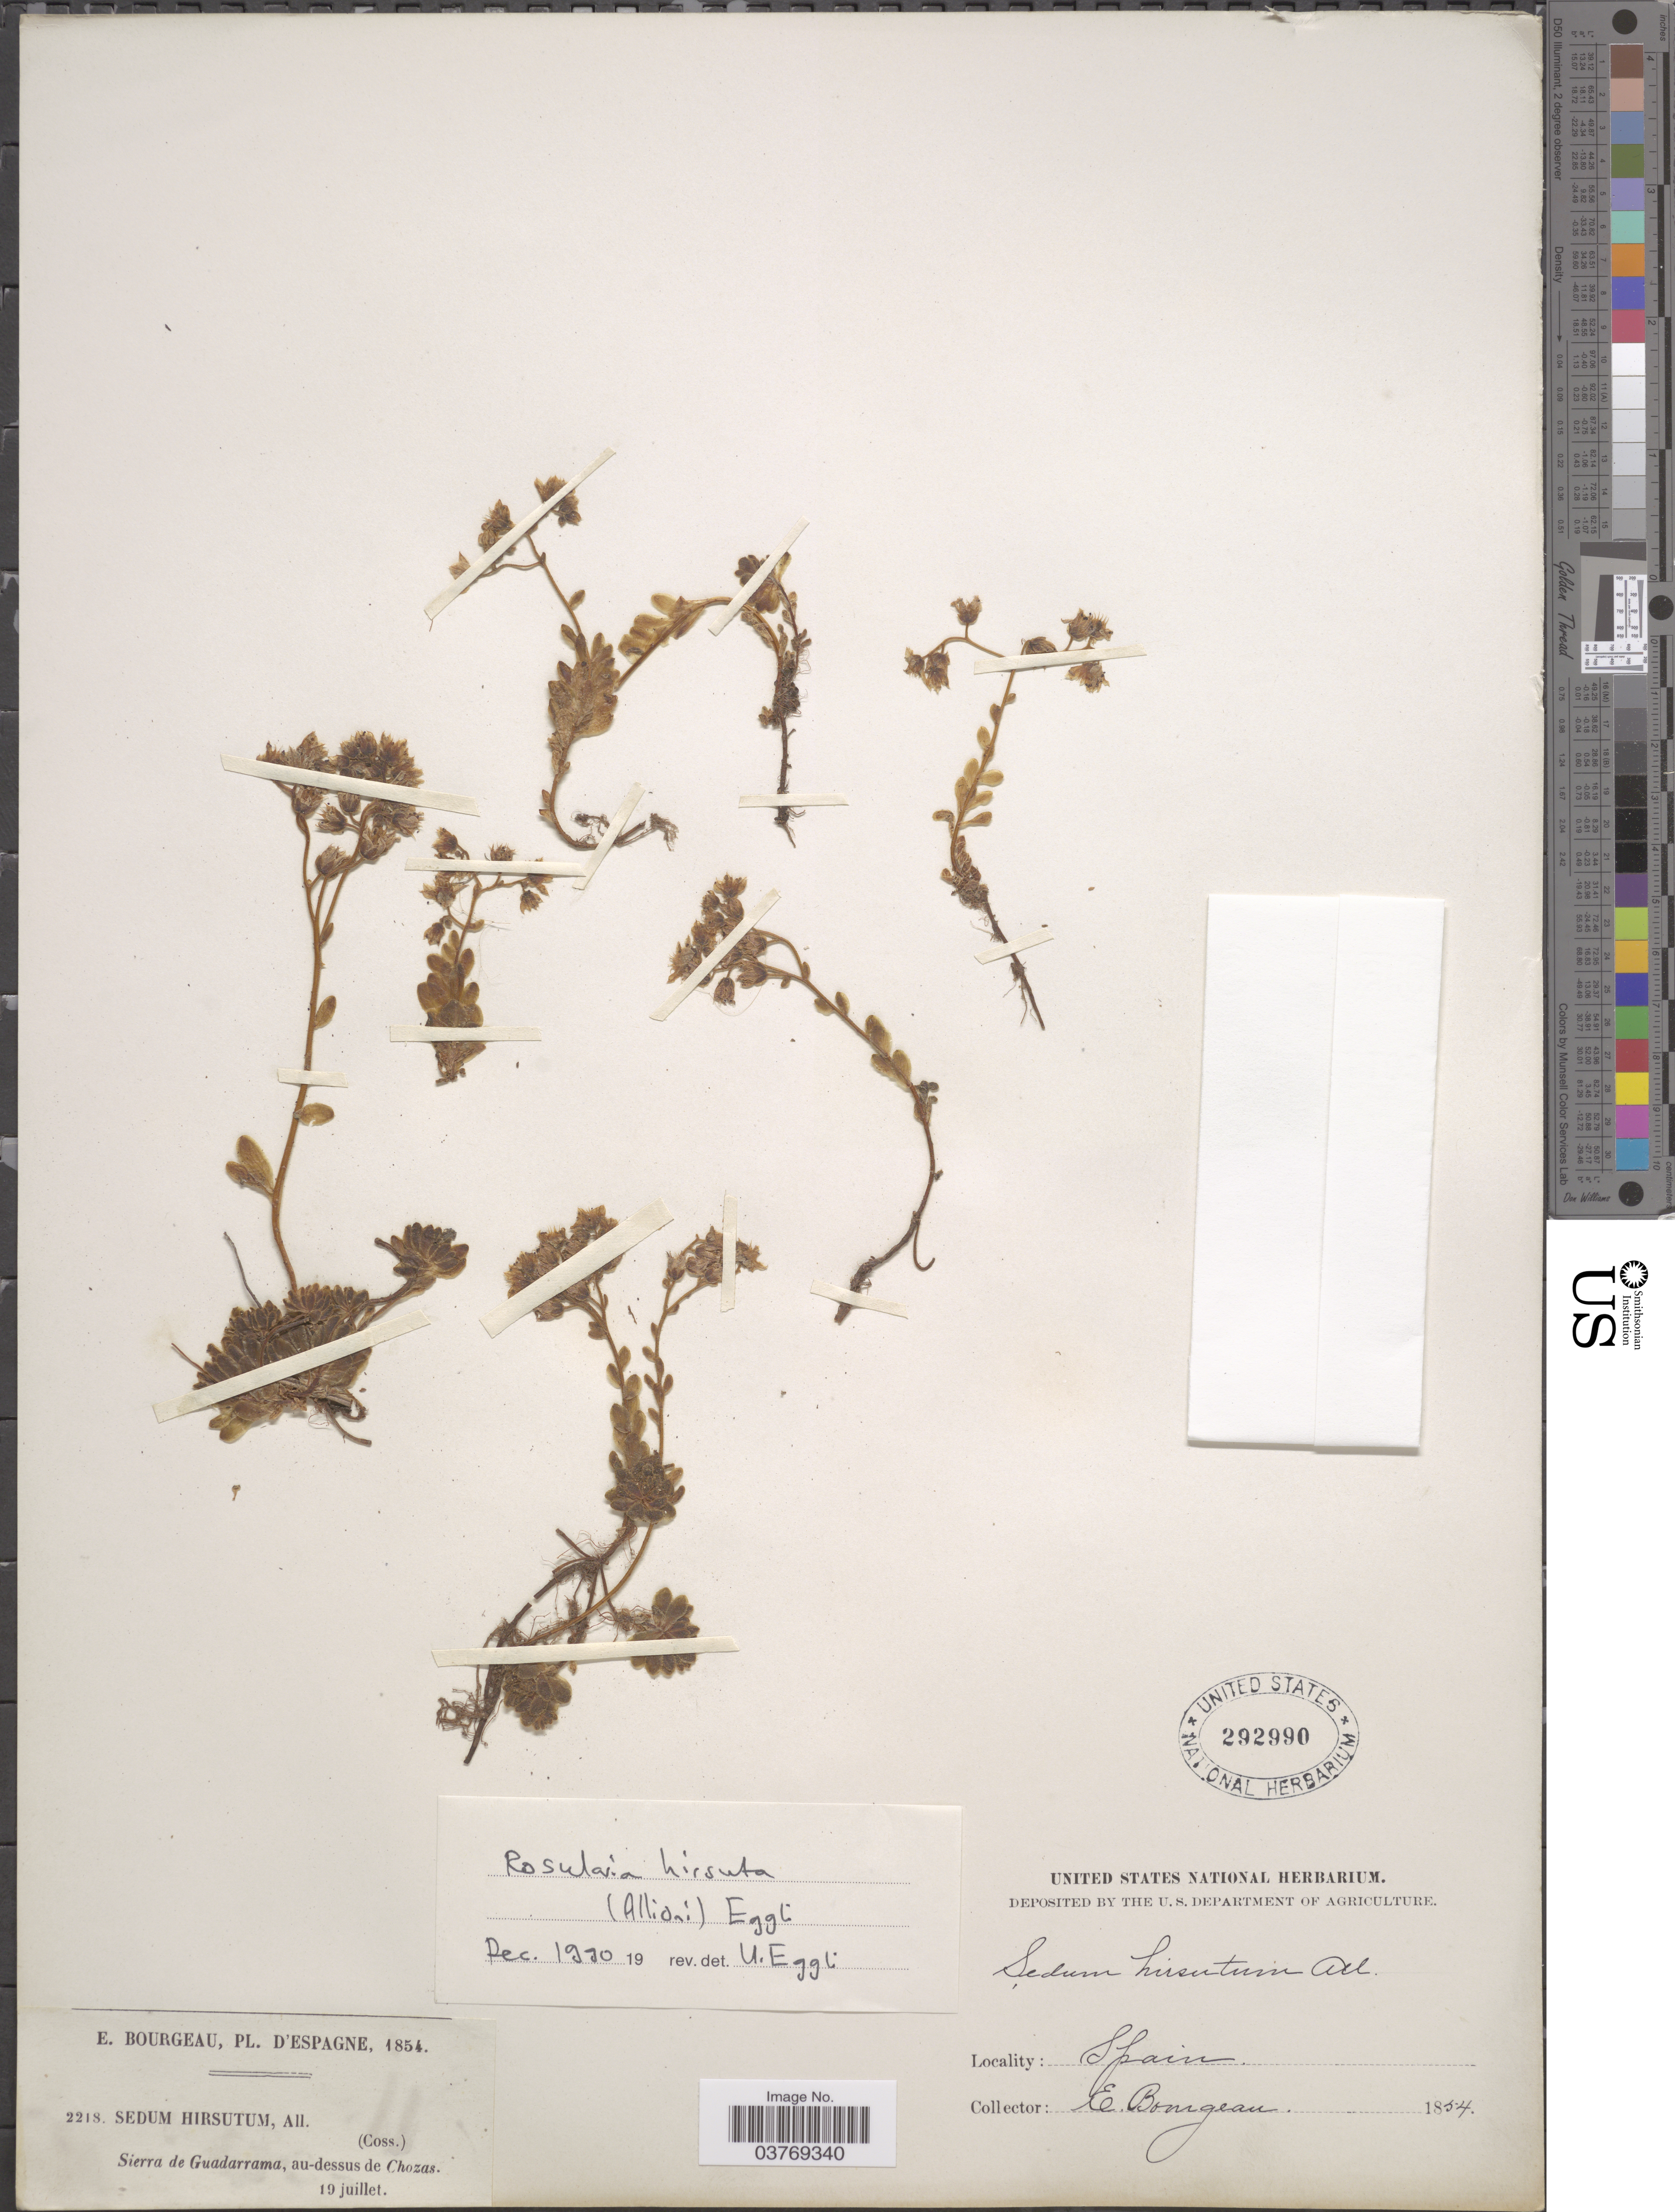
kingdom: Plantae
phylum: Tracheophyta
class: Magnoliopsida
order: Saxifragales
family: Crassulaceae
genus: Rosularia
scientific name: Rosularia hirsuta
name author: (All.) Eggli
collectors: E. Bourgeau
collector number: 2218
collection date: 1854-07-19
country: Spain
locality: Sierra de Guadarrama, au-dessus de Chozas.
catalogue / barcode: US 292990